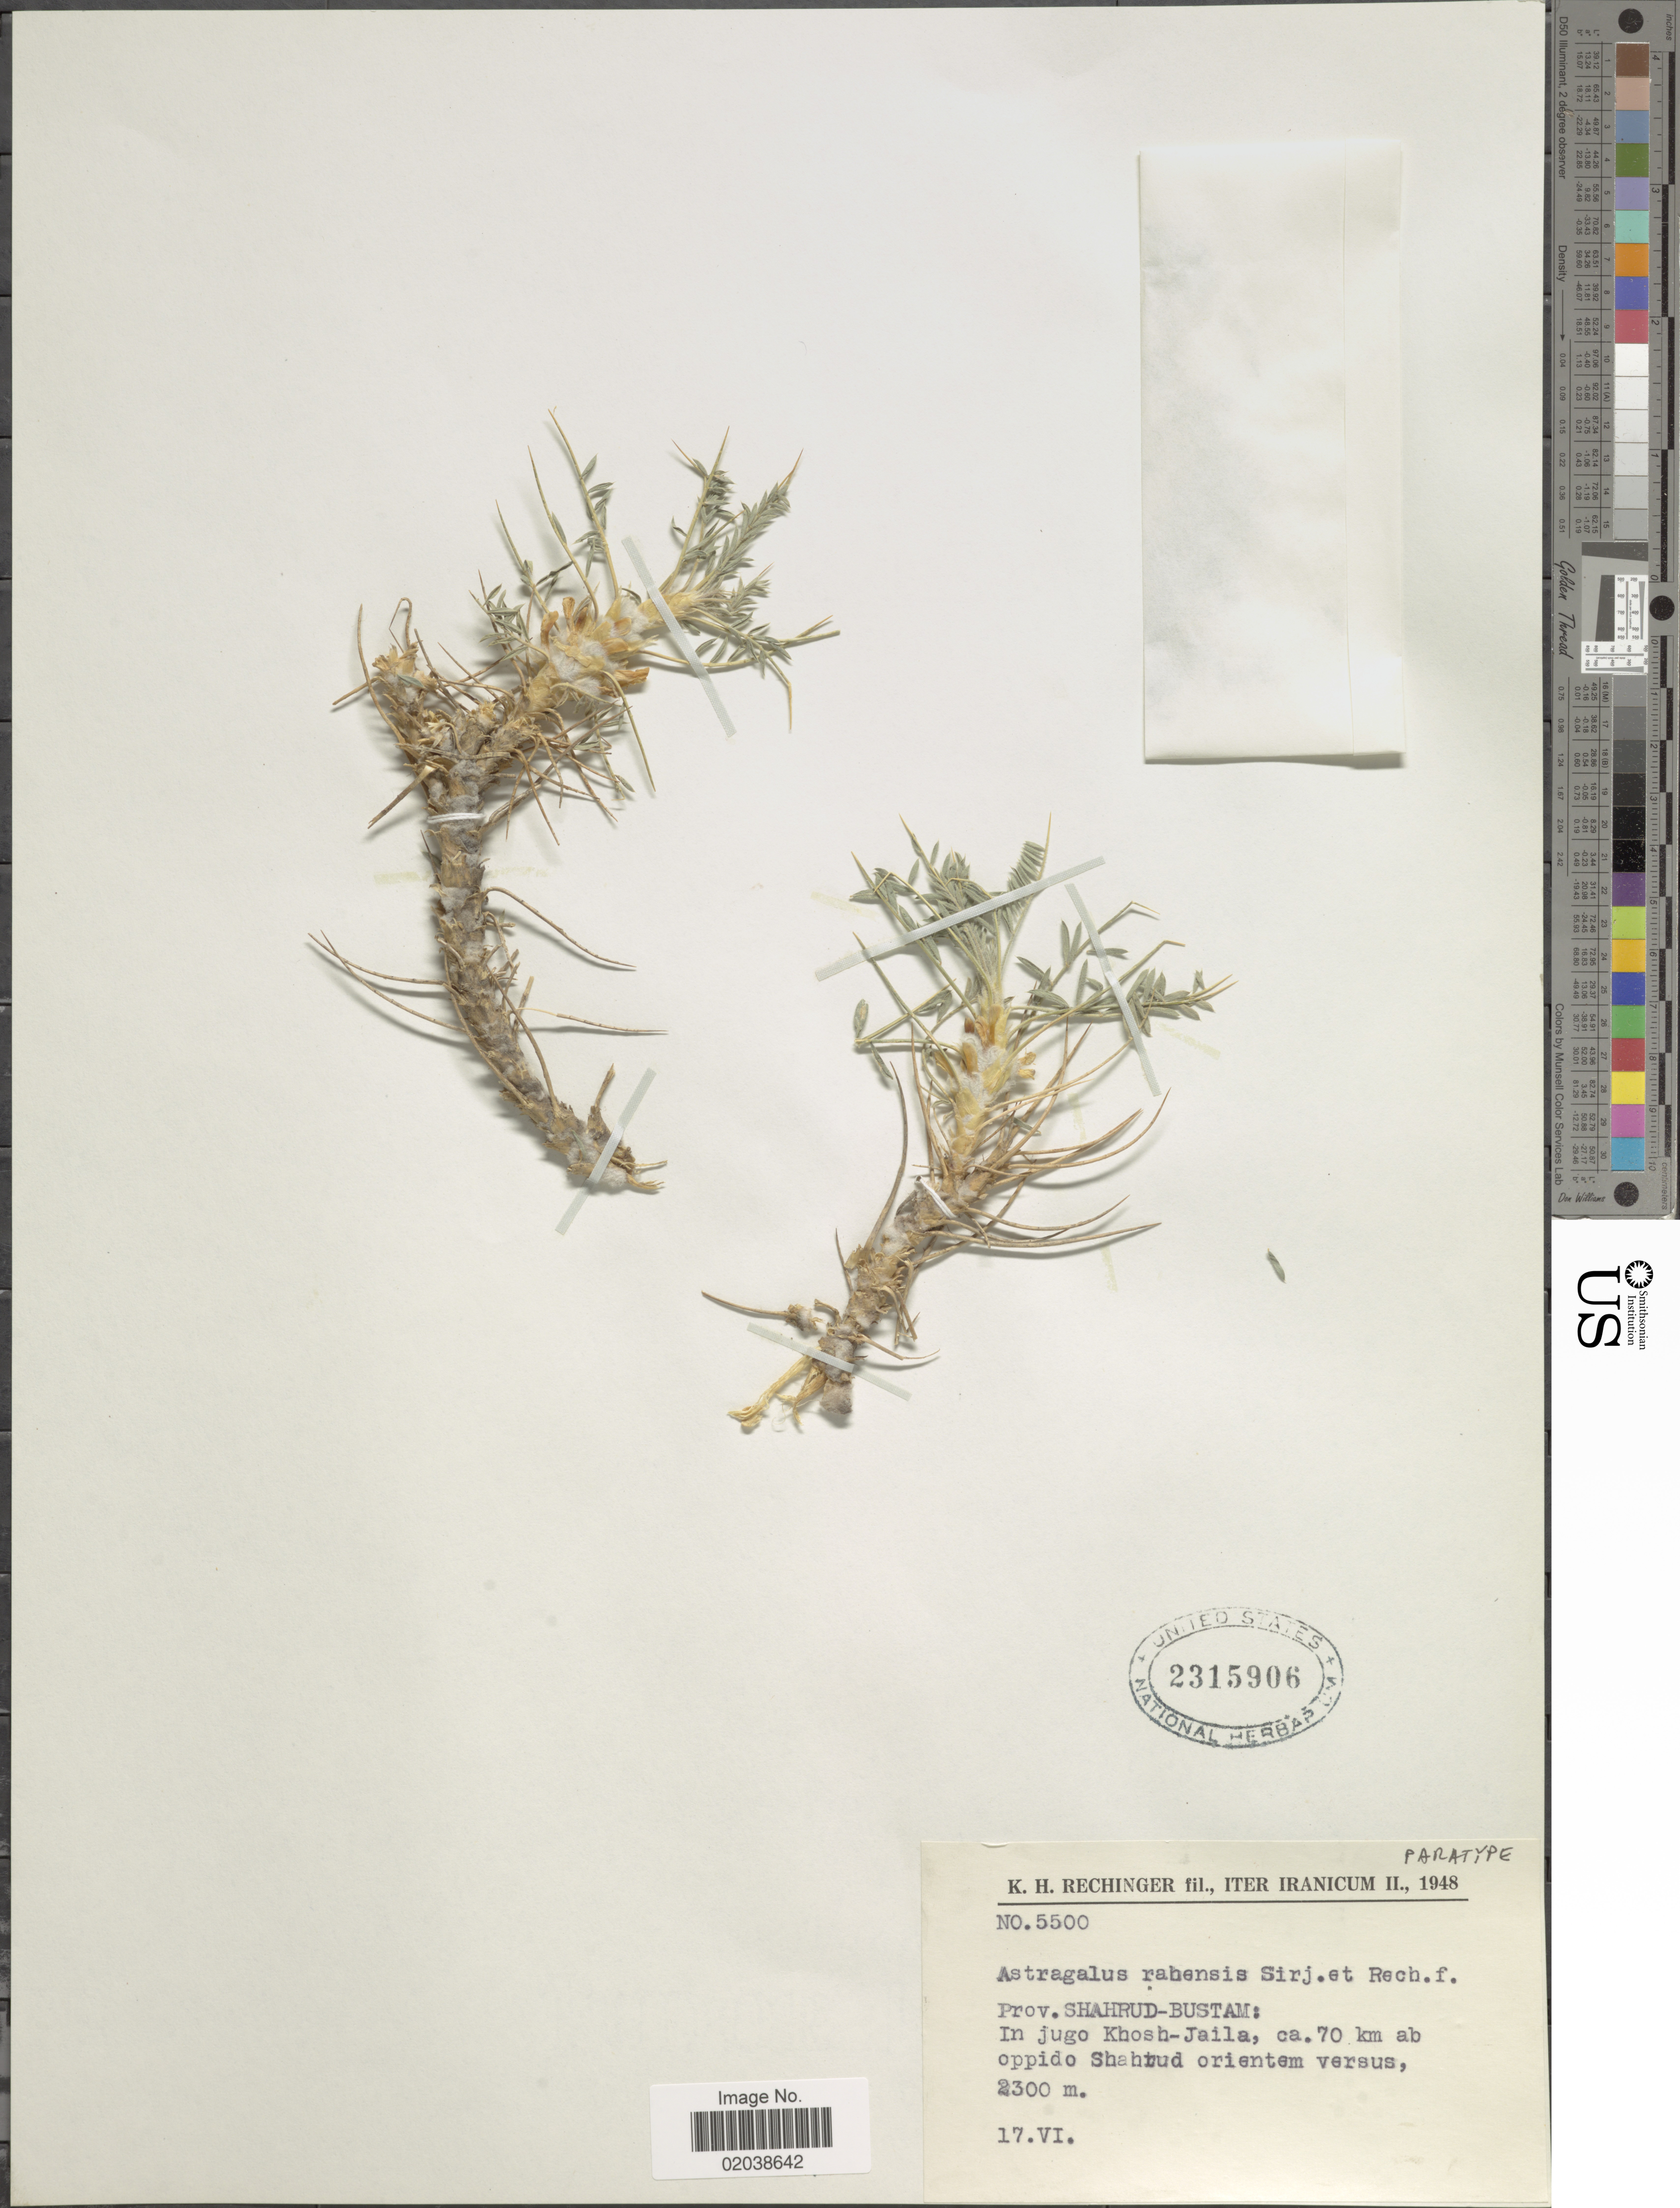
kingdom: Plantae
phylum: Tracheophyta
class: Magnoliopsida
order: Fabales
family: Fabaceae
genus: Astragalus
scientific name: Astragalus rahensis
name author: Širj. & Rech. f.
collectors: K. H. Rechinger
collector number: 5500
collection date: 1948-06-17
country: Iran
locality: Iranicum. Prov. Shahrud-Bustam: In jugo Khosh-Jaila, ca. 70 km ab oppido shahrud orientem versus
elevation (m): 2300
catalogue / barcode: US 2315906